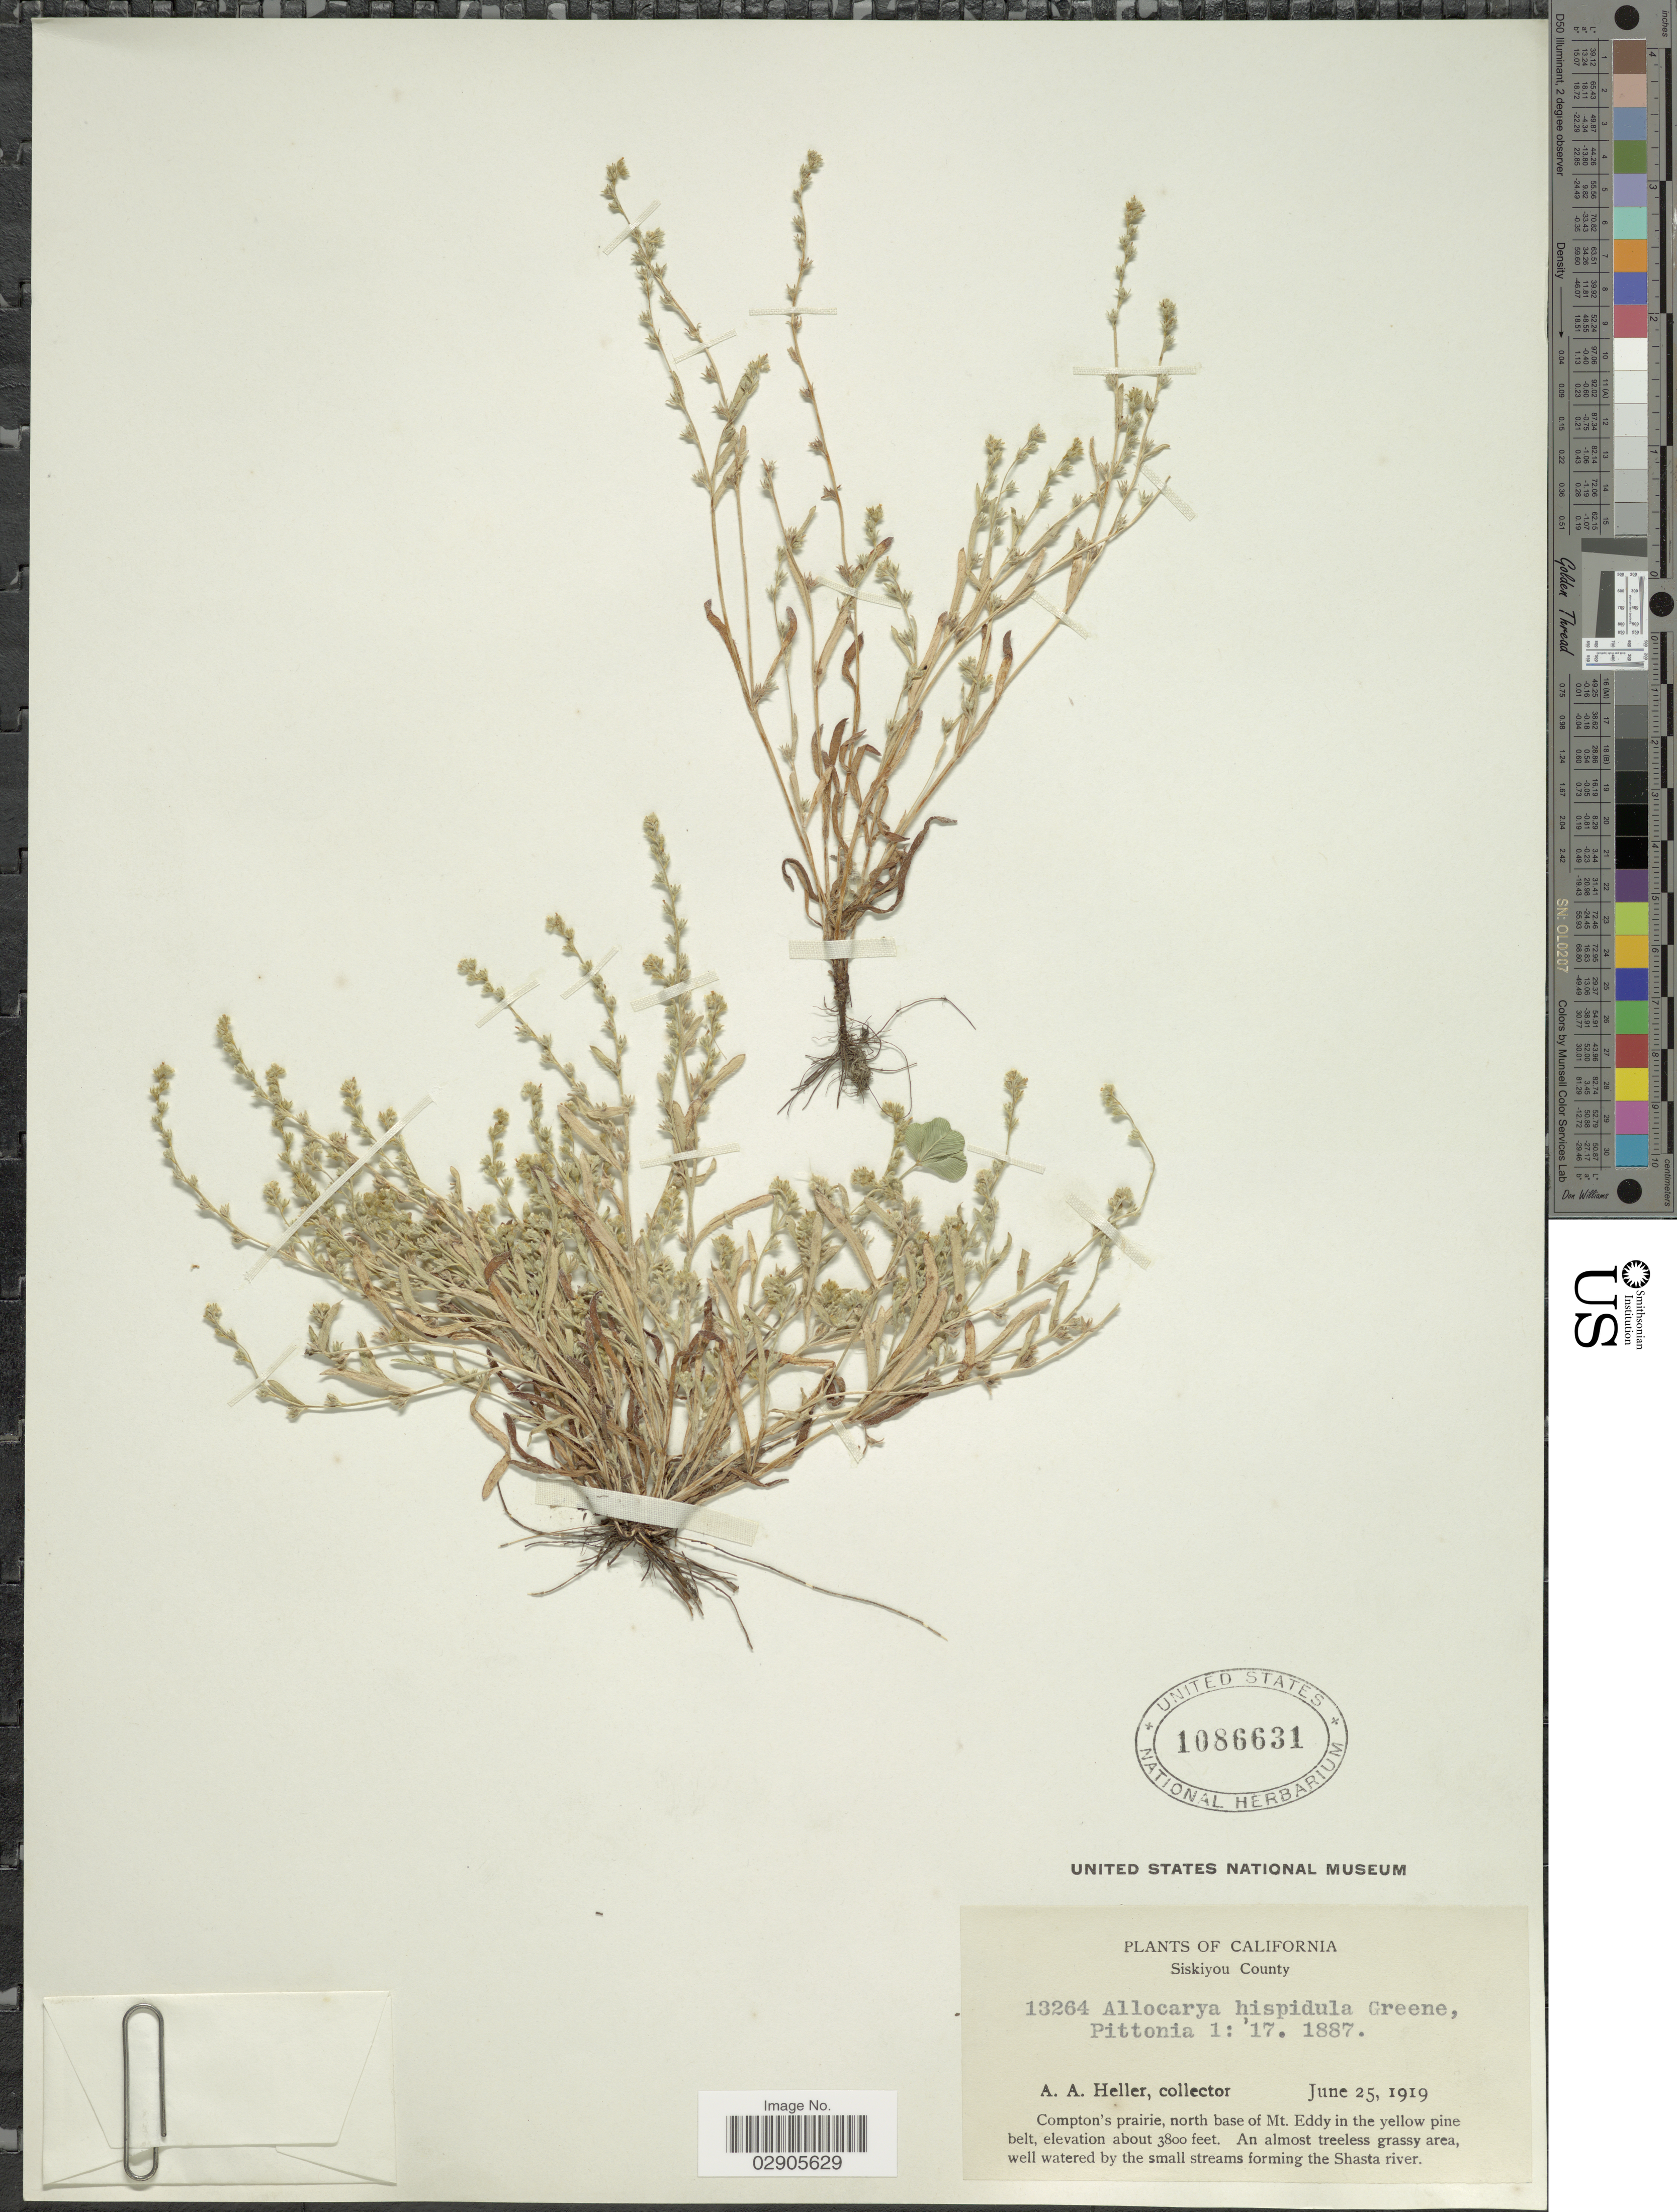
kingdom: Plantae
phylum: Tracheophyta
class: Magnoliopsida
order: Boraginales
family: Boraginaceae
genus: Plagiobothrys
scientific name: Plagiobothrys hispidulus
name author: (Greene) I.M. Johnst.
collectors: A. A. Heller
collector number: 13264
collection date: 1919-06-25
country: United States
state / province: California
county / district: Siskiyou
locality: Siskiyou County. Compton's prairie, north base of Mt. Eddy in the yellow pine belt. An almost treeless grassy area, well watered by the small streams forming the Shasta river.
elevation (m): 1158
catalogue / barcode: US 1086631